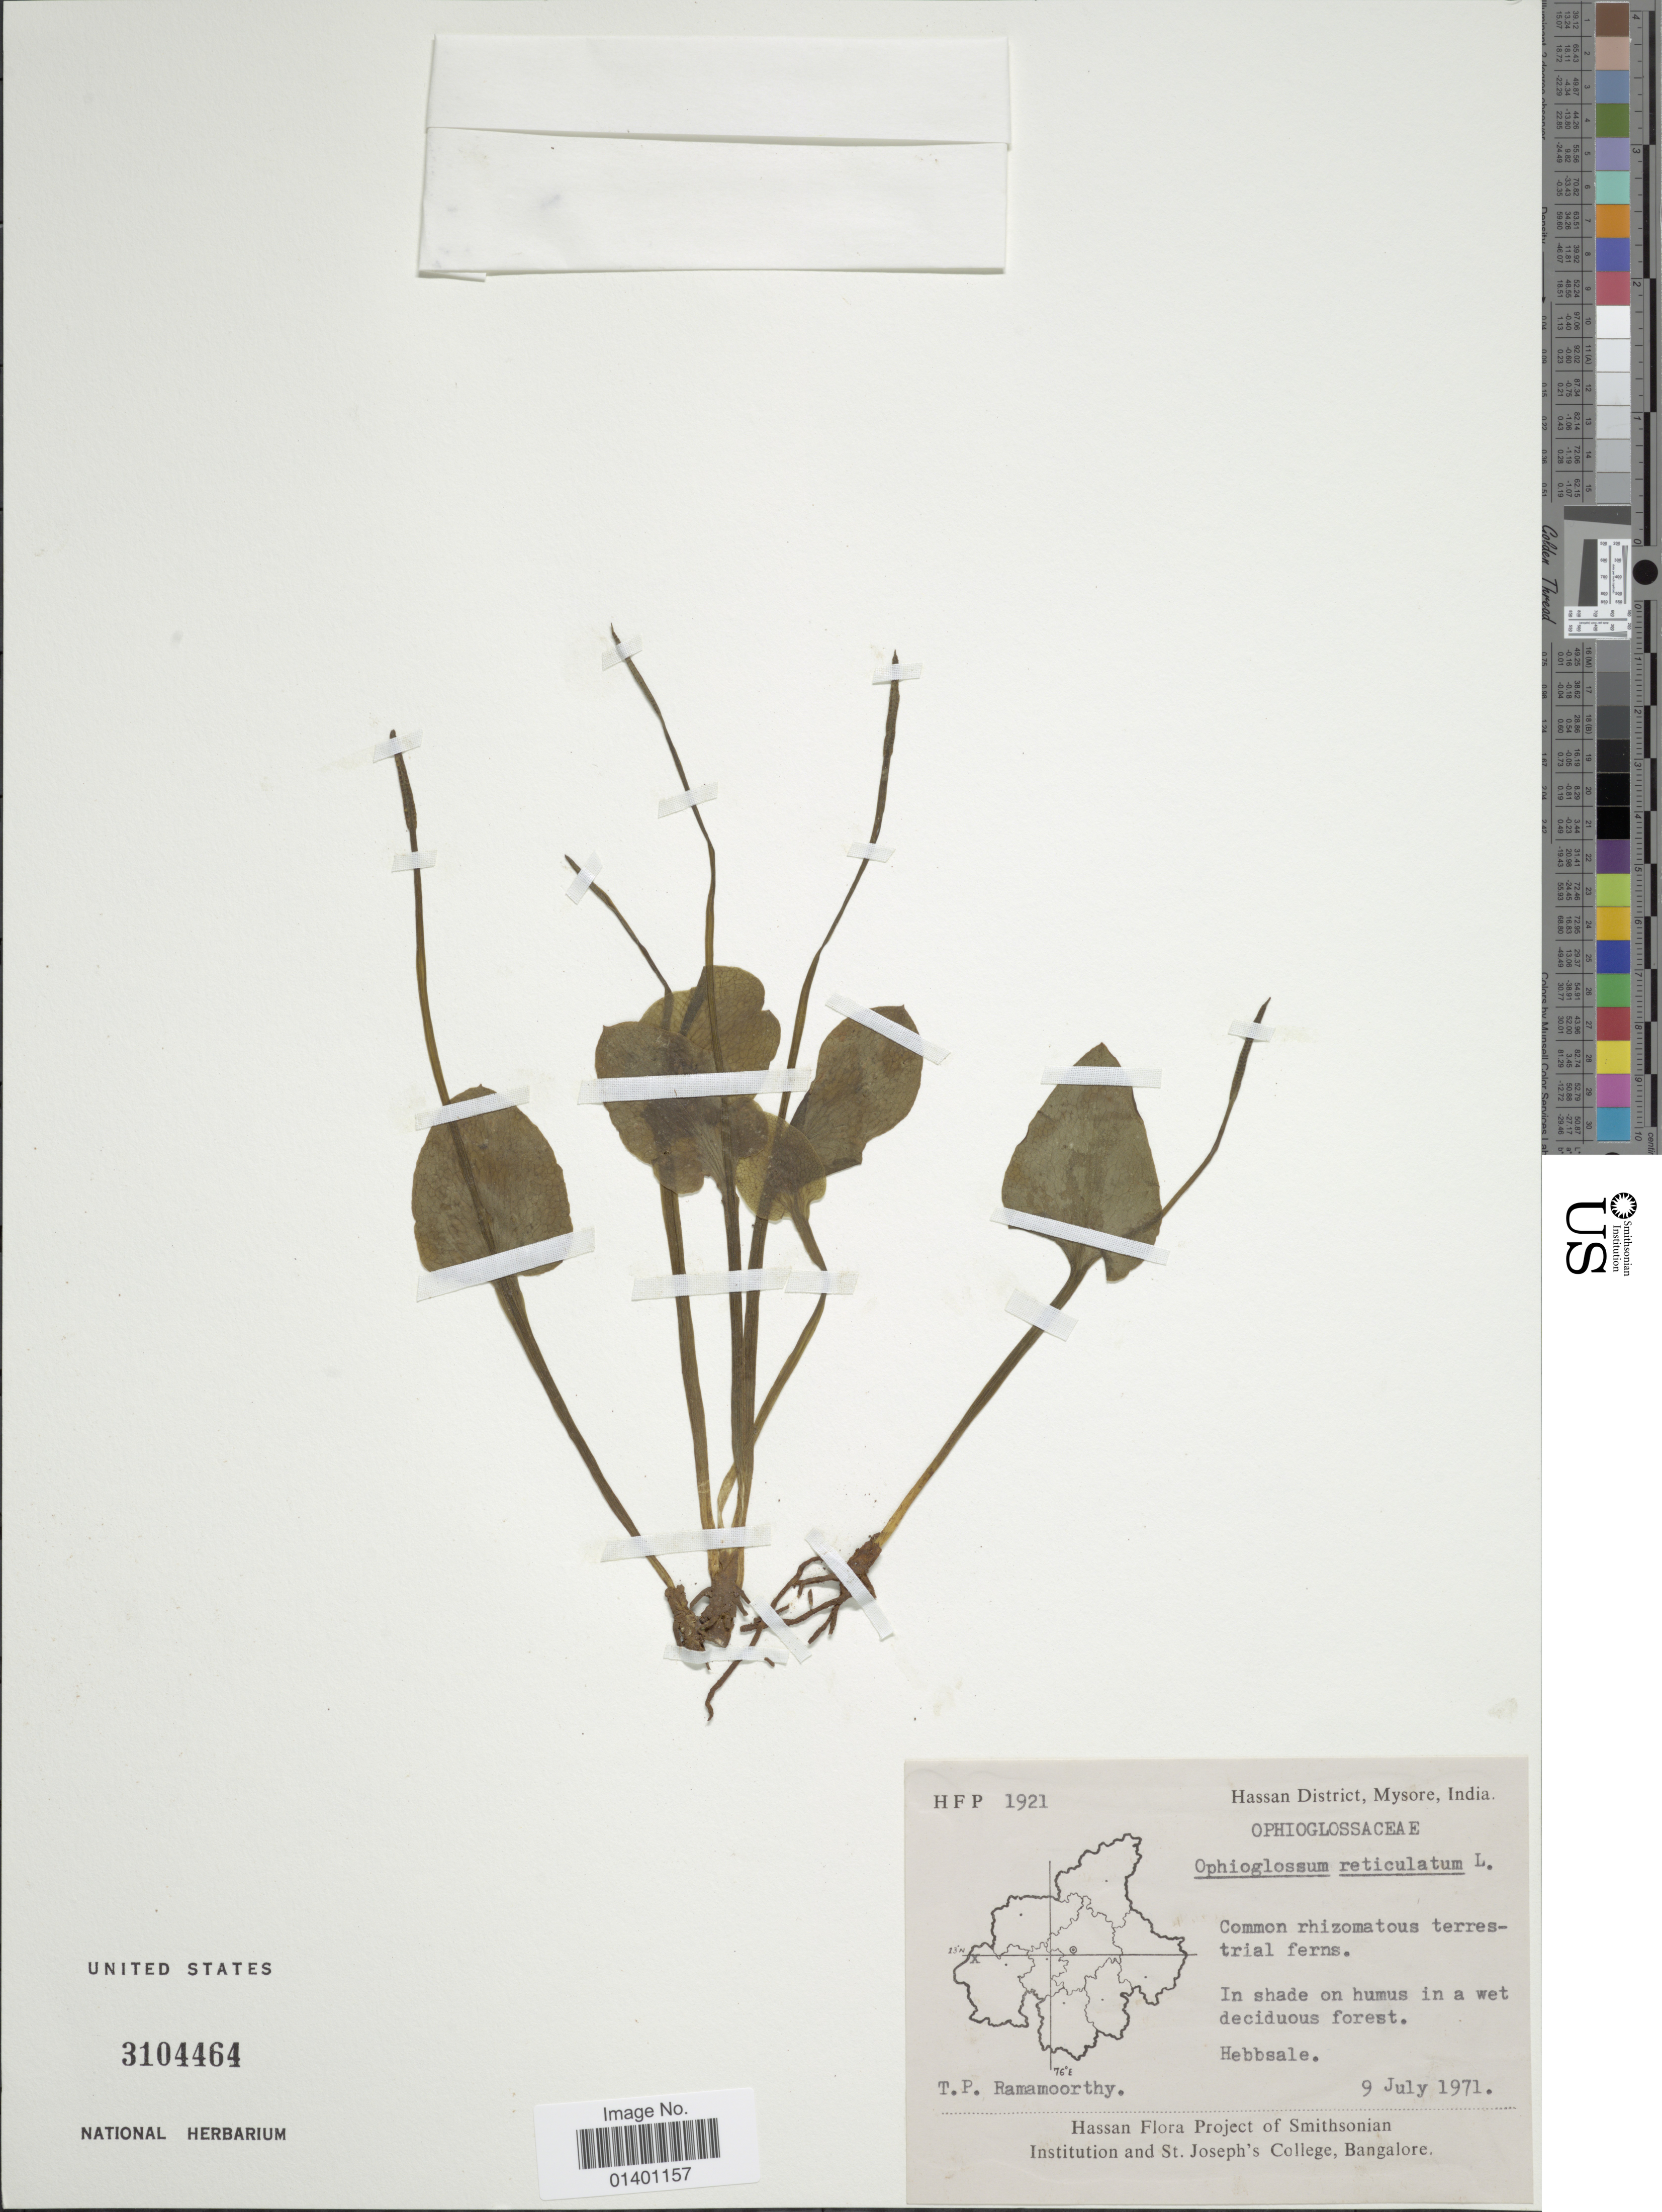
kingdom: Plantae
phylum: Tracheophyta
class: Polypodiopsida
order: Ophioglossales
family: Ophioglossaceae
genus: Ophioglossum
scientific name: Ophioglossum reticulatum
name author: L.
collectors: T. P. Ramamoorthy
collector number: HFP 1921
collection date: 1971-07-09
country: India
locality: Hassan District, Mysore, Habbsale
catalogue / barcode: US 3104464